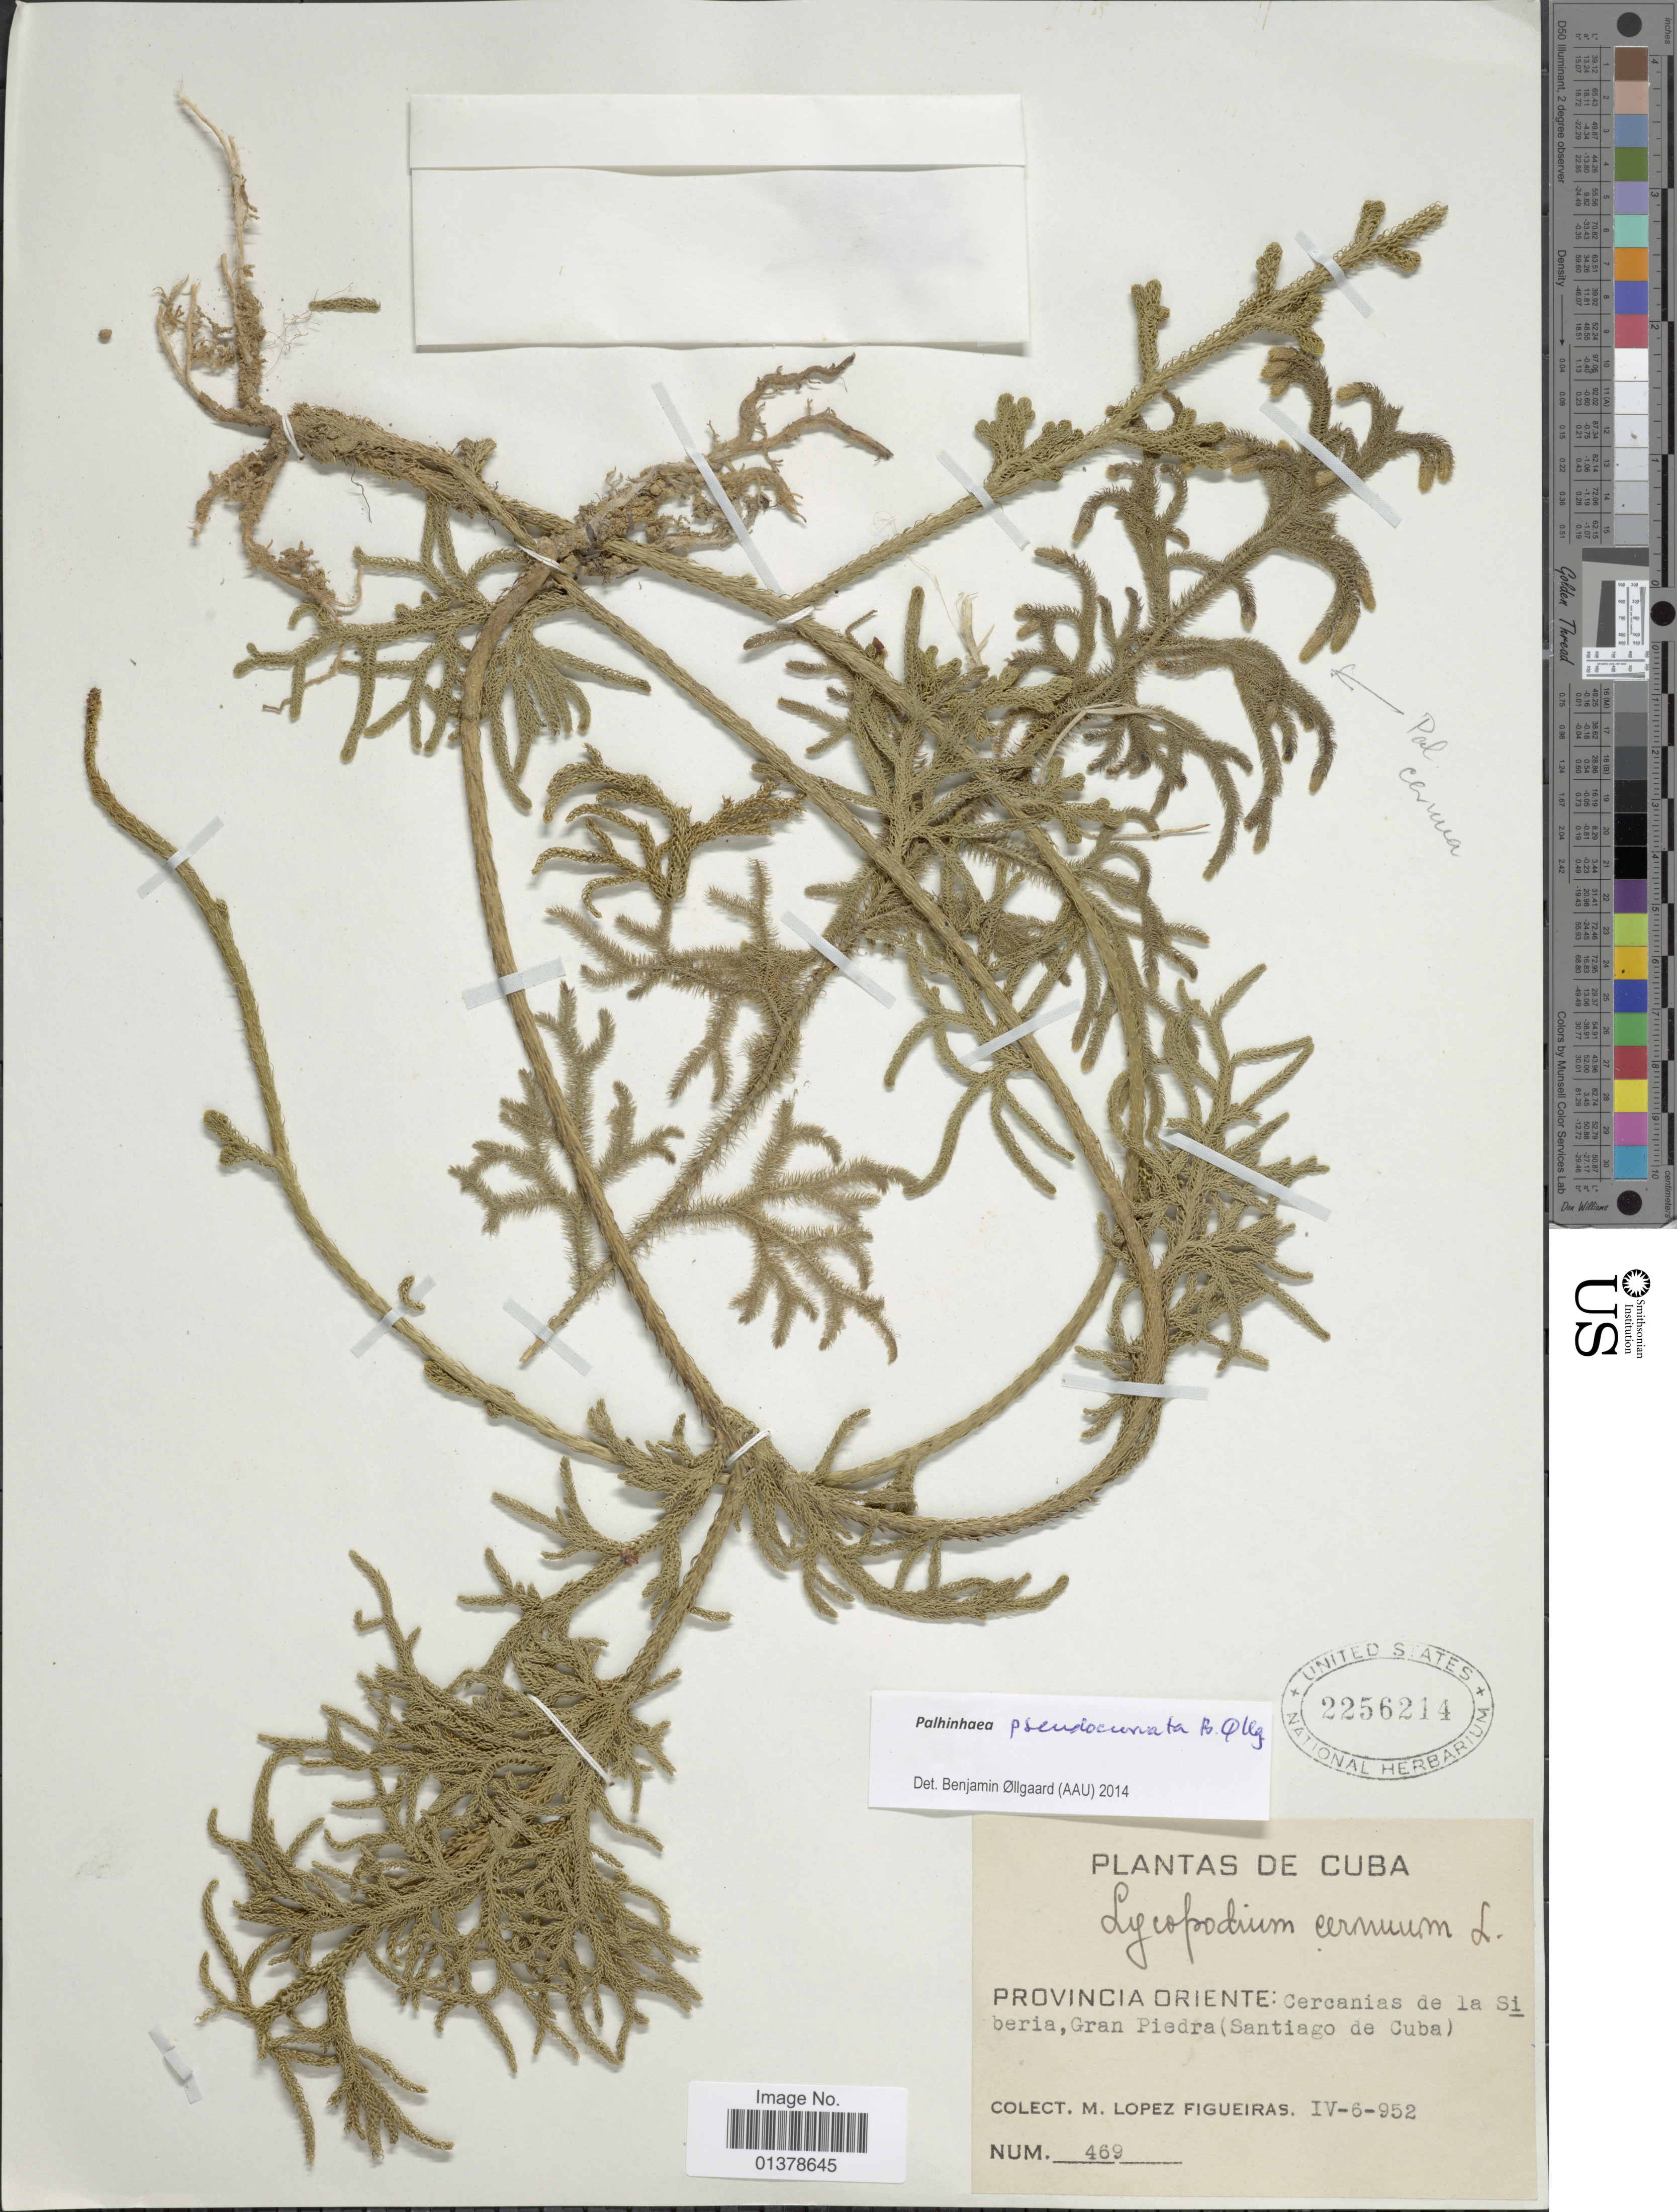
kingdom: Plantae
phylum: Tracheophyta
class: Lycopodiopsida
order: Lycopodiales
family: Lycopodiaceae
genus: Palhinhaea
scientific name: Palhinhaea curvata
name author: (Sw.) Holub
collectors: M. López Figueiras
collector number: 469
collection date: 1952-04-06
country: Cuba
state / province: Oriente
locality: Cercanias de la Siberia, Gran Piedra(Santiago de Cuba)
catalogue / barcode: US 2256214